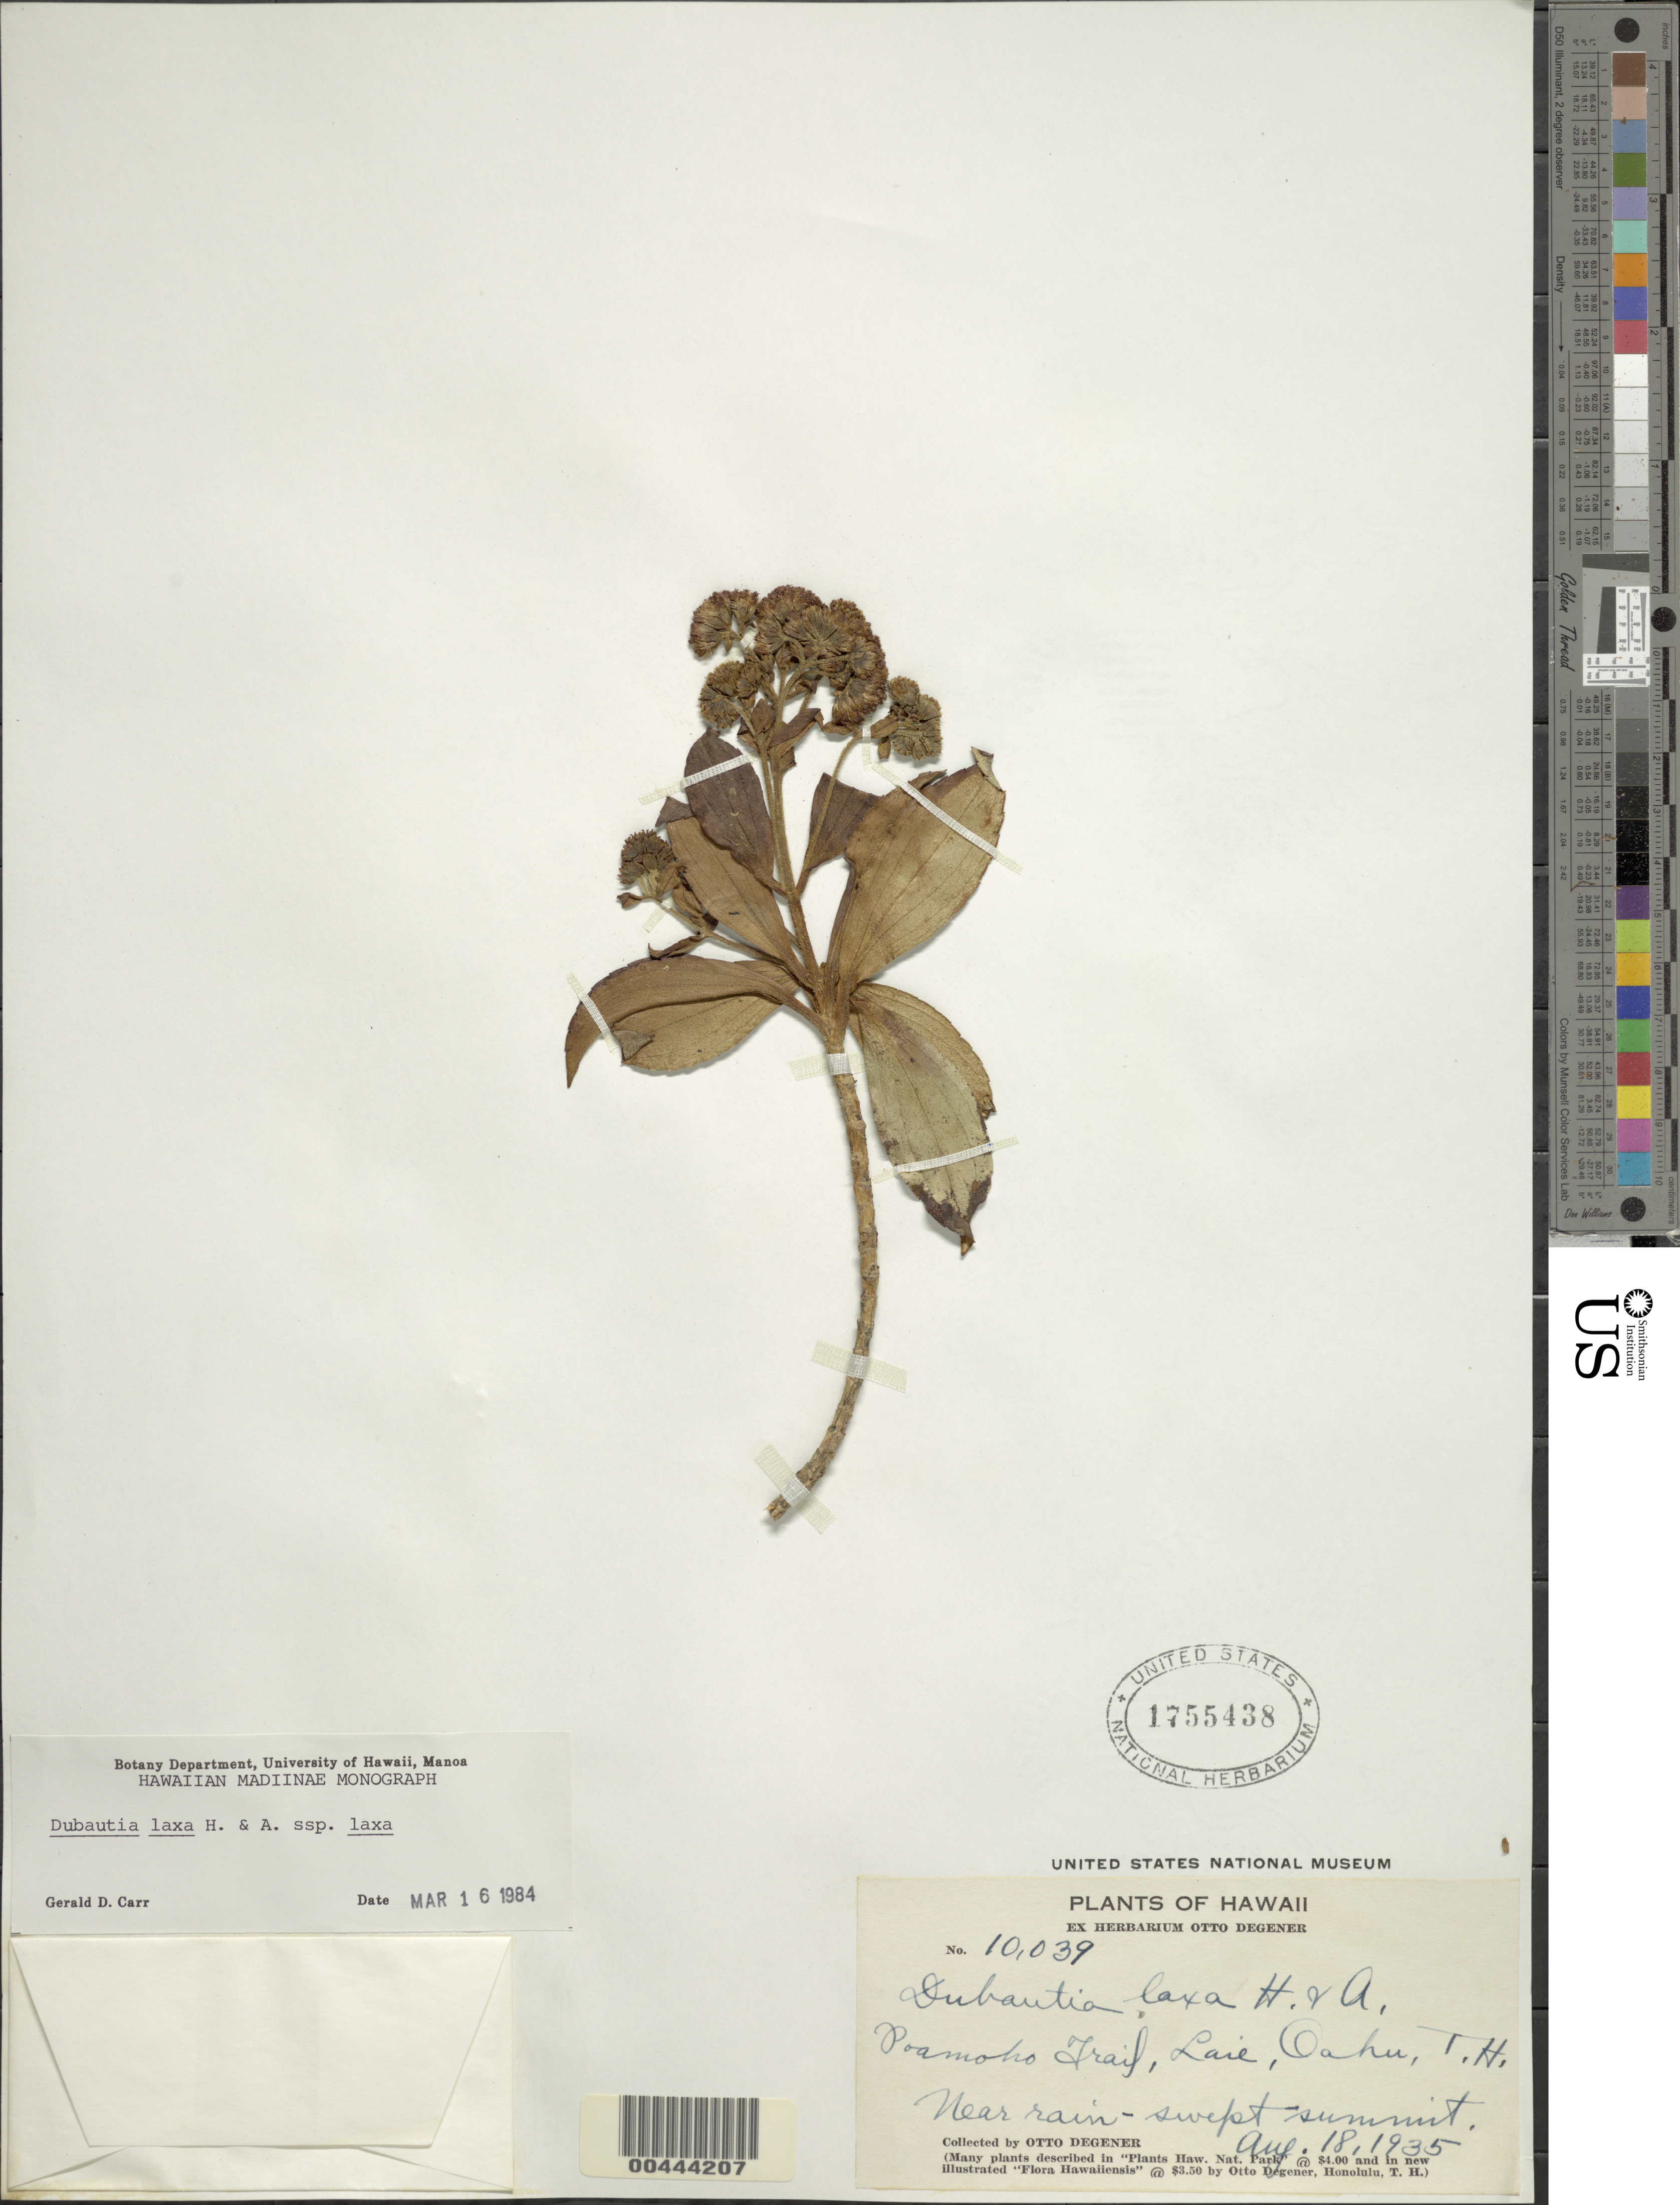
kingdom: Plantae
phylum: Tracheophyta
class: Magnoliopsida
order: Asterales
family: Asteraceae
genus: Dubautia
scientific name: Dubautia laxa subsp. laxa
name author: Hook. & Arn.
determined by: Carr, G. D.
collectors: O. Degener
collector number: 10039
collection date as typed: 18 Aug 1935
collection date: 1935-08-18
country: United States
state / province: Hawaii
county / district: Honolulu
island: Oahu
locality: Poamoho Trail, Laie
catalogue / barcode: US 1755438